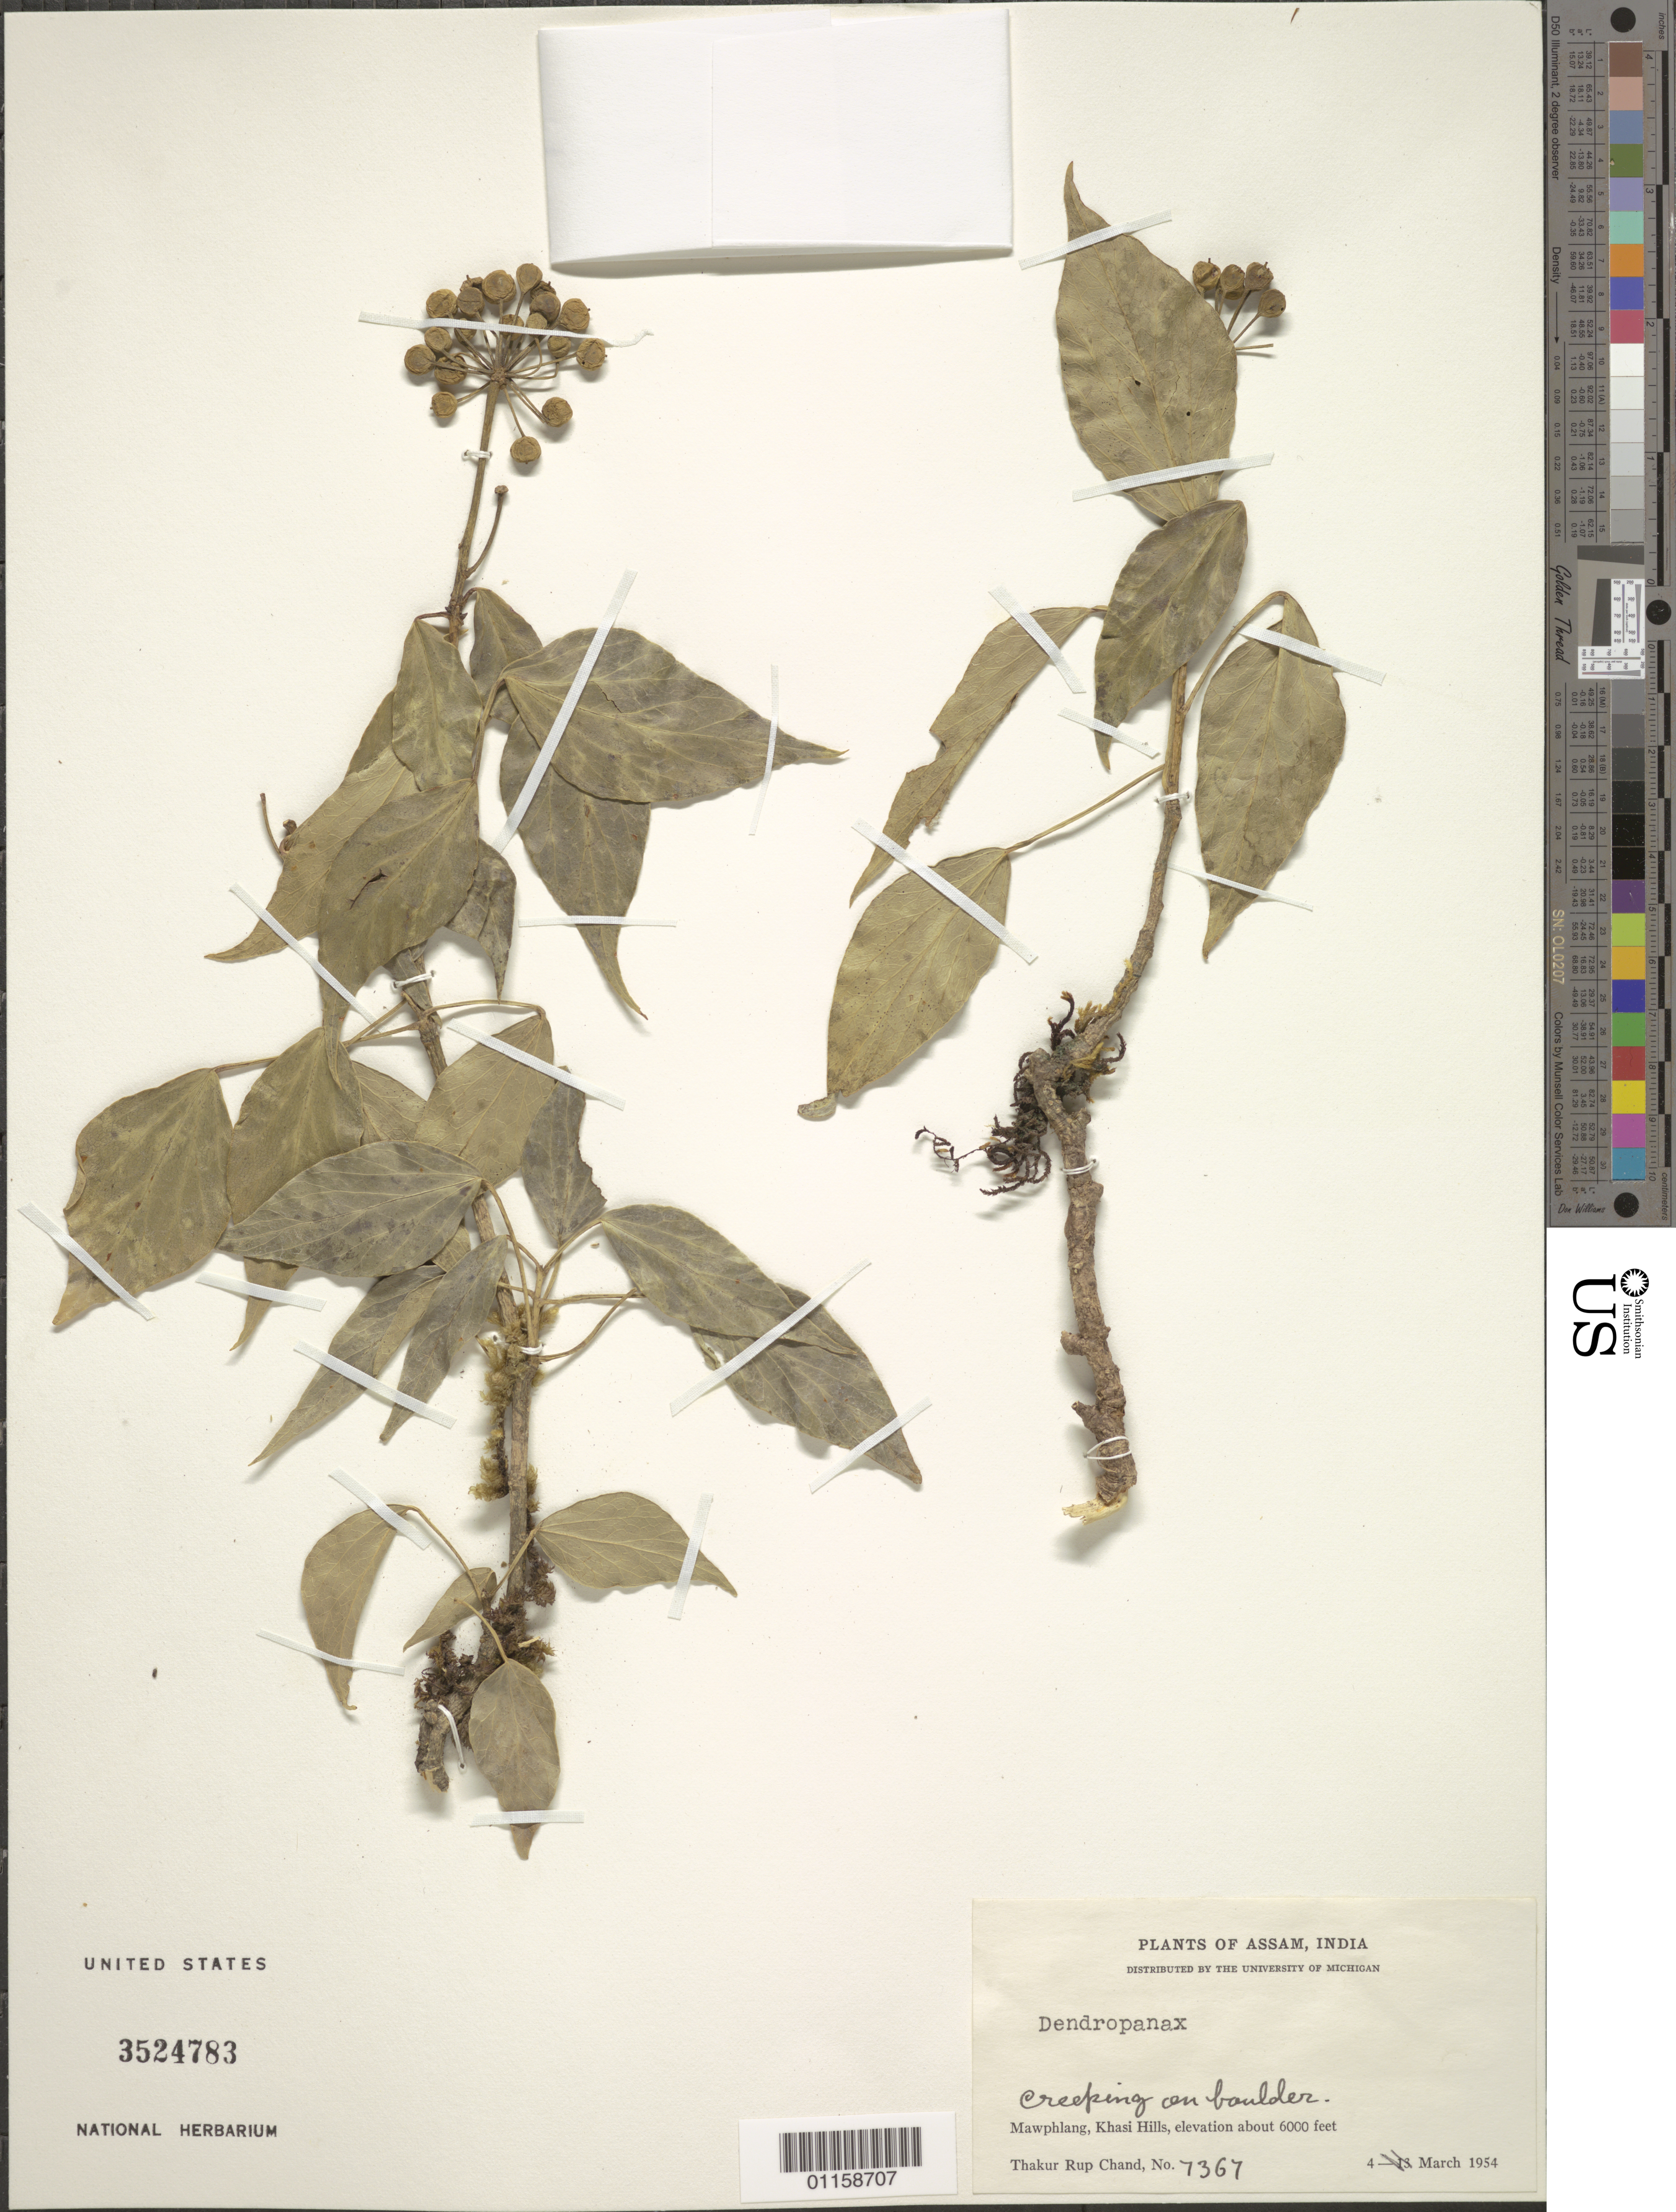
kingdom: Plantae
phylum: Tracheophyta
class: Magnoliopsida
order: Apiales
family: Araliaceae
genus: Dendropanax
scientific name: Dendropanax sp.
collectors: T. R. Chand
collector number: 7367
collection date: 1954-03-04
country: India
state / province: Meghalaya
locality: Mawphlang, Khasi Hills.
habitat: Creeping on boulder.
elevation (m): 183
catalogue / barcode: US 3524783